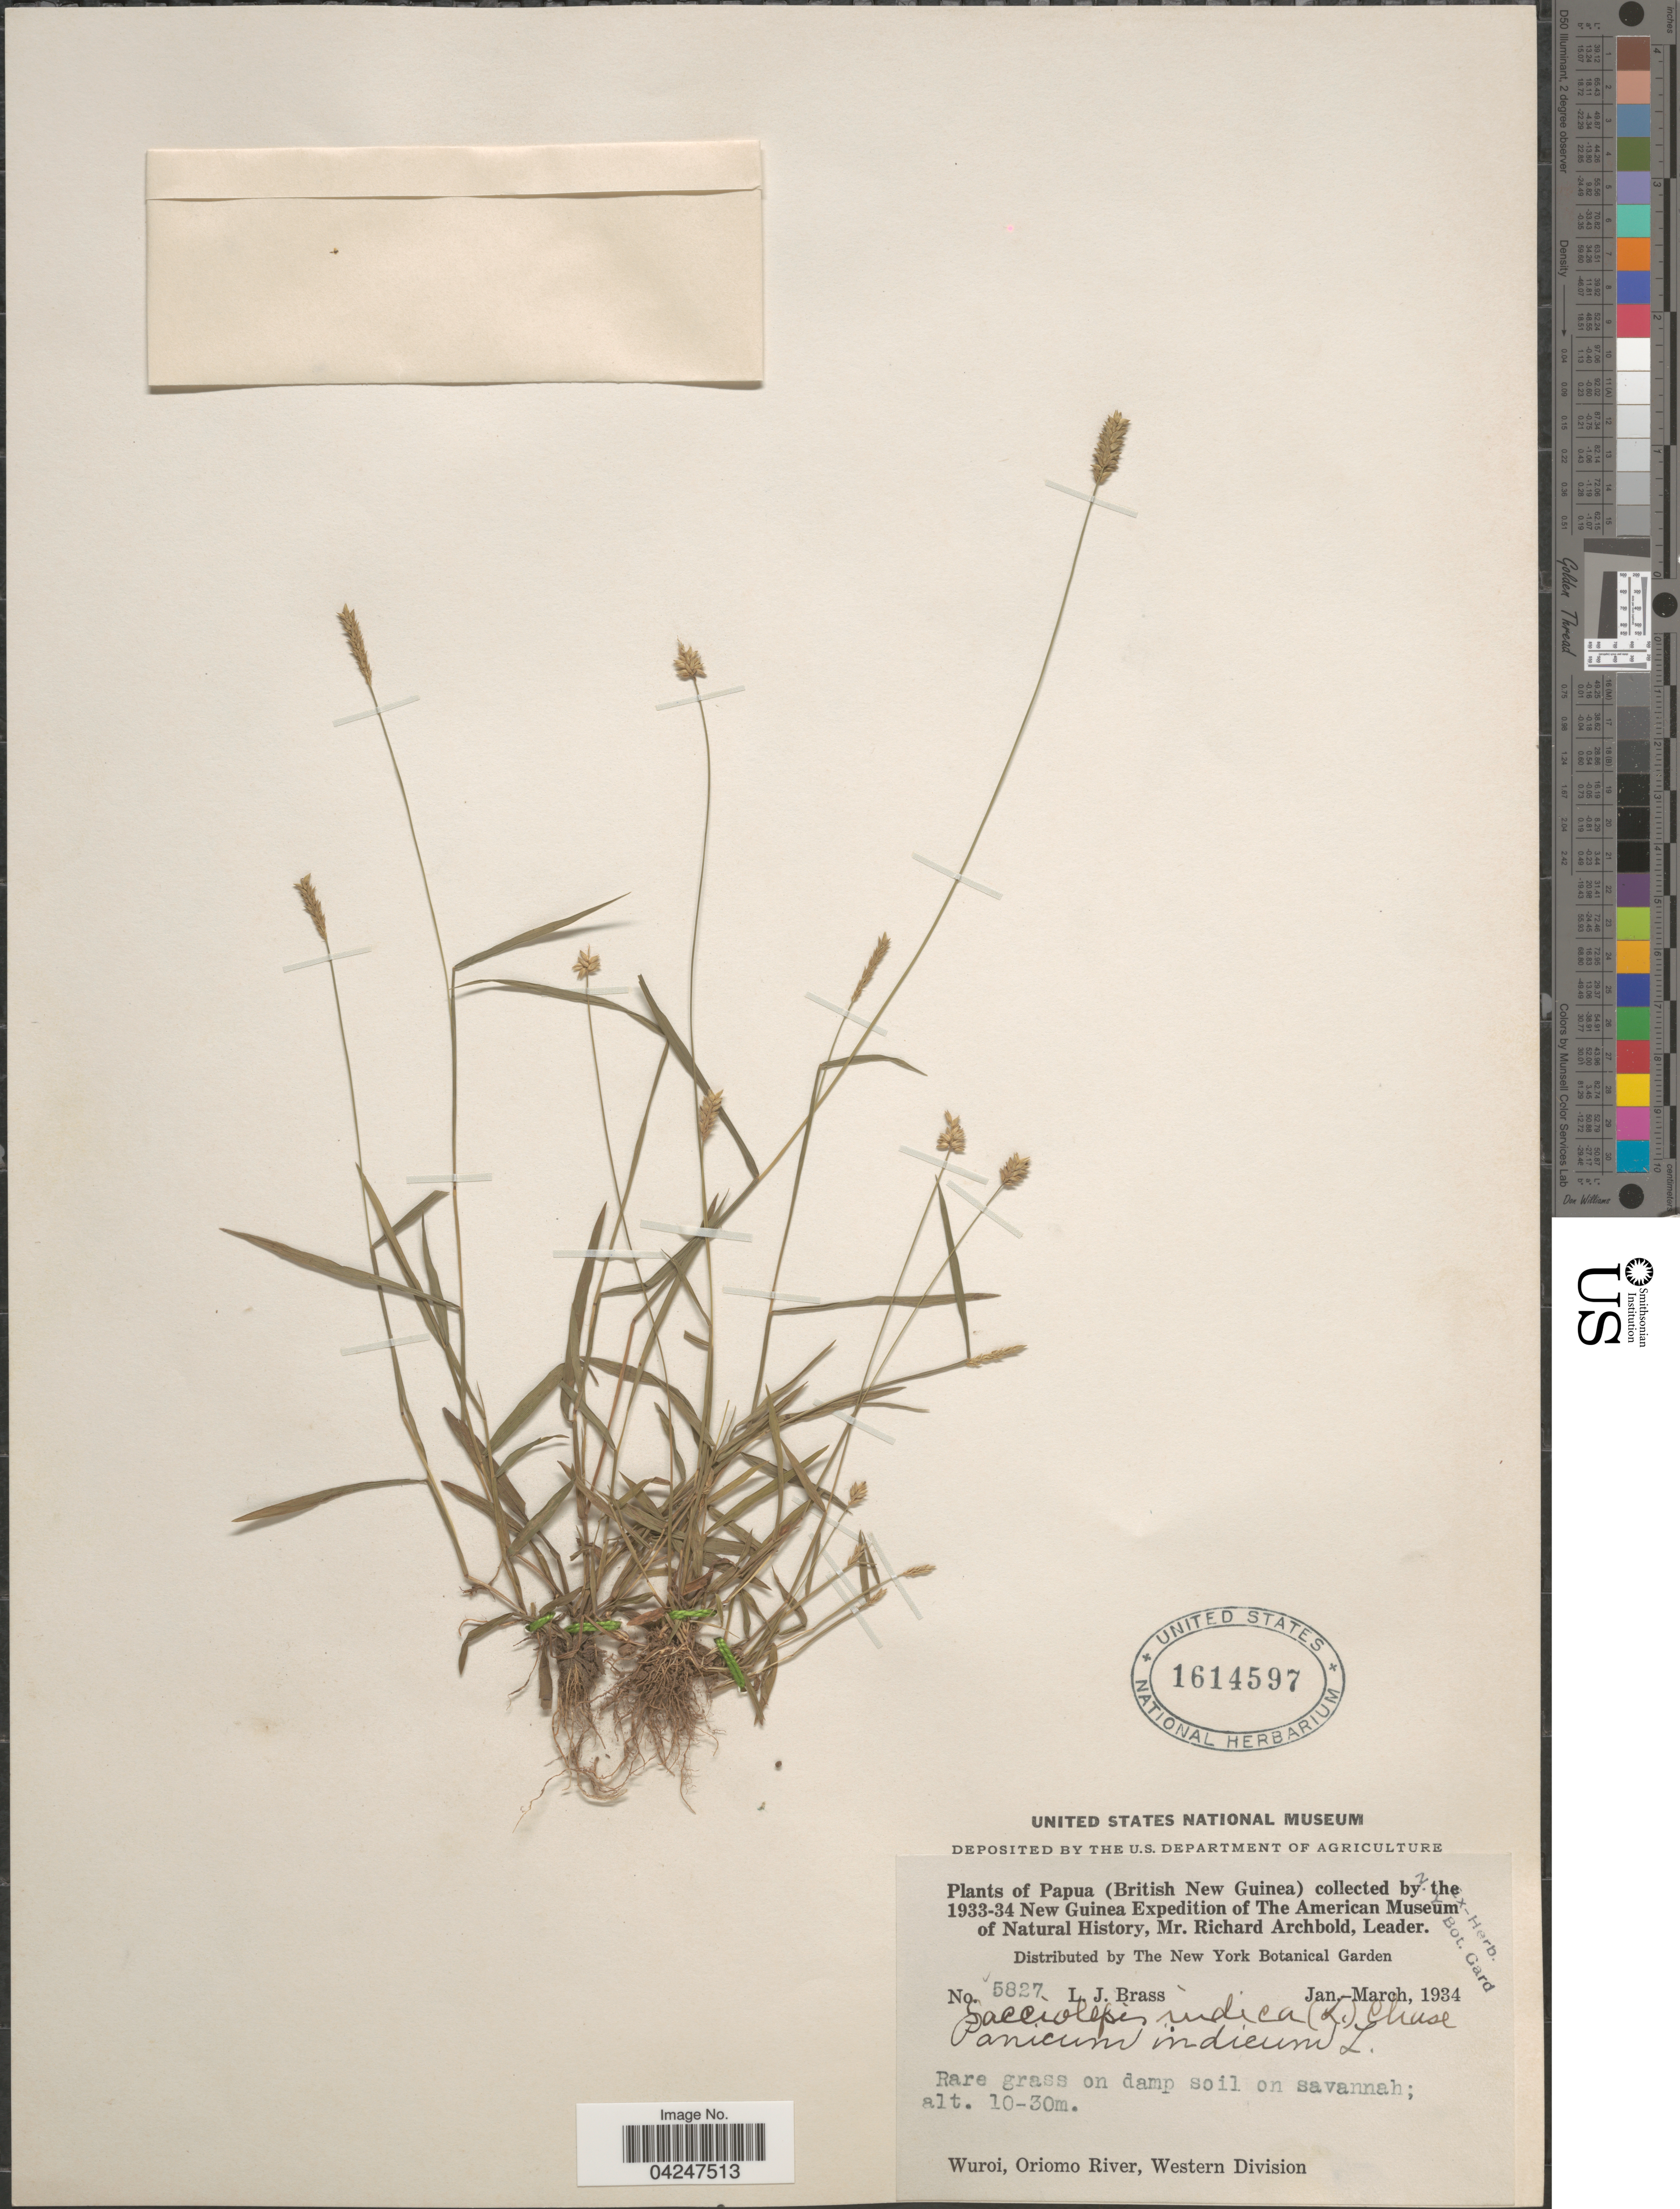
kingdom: Plantae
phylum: Tracheophyta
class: Liliopsida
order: Poales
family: Poaceae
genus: Sacciolepis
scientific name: Sacciolepis indica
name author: (L.) Chase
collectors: L. J. Brass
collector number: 5827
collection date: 1934-01/1934-03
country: Papua New Guinea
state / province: Manus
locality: Papua (British New Guinea). 1933-34 New Guinea Expedition of The American Museum of Natural History. Wuroi, Oriomo River, Western Division.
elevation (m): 10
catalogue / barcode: US 1614597